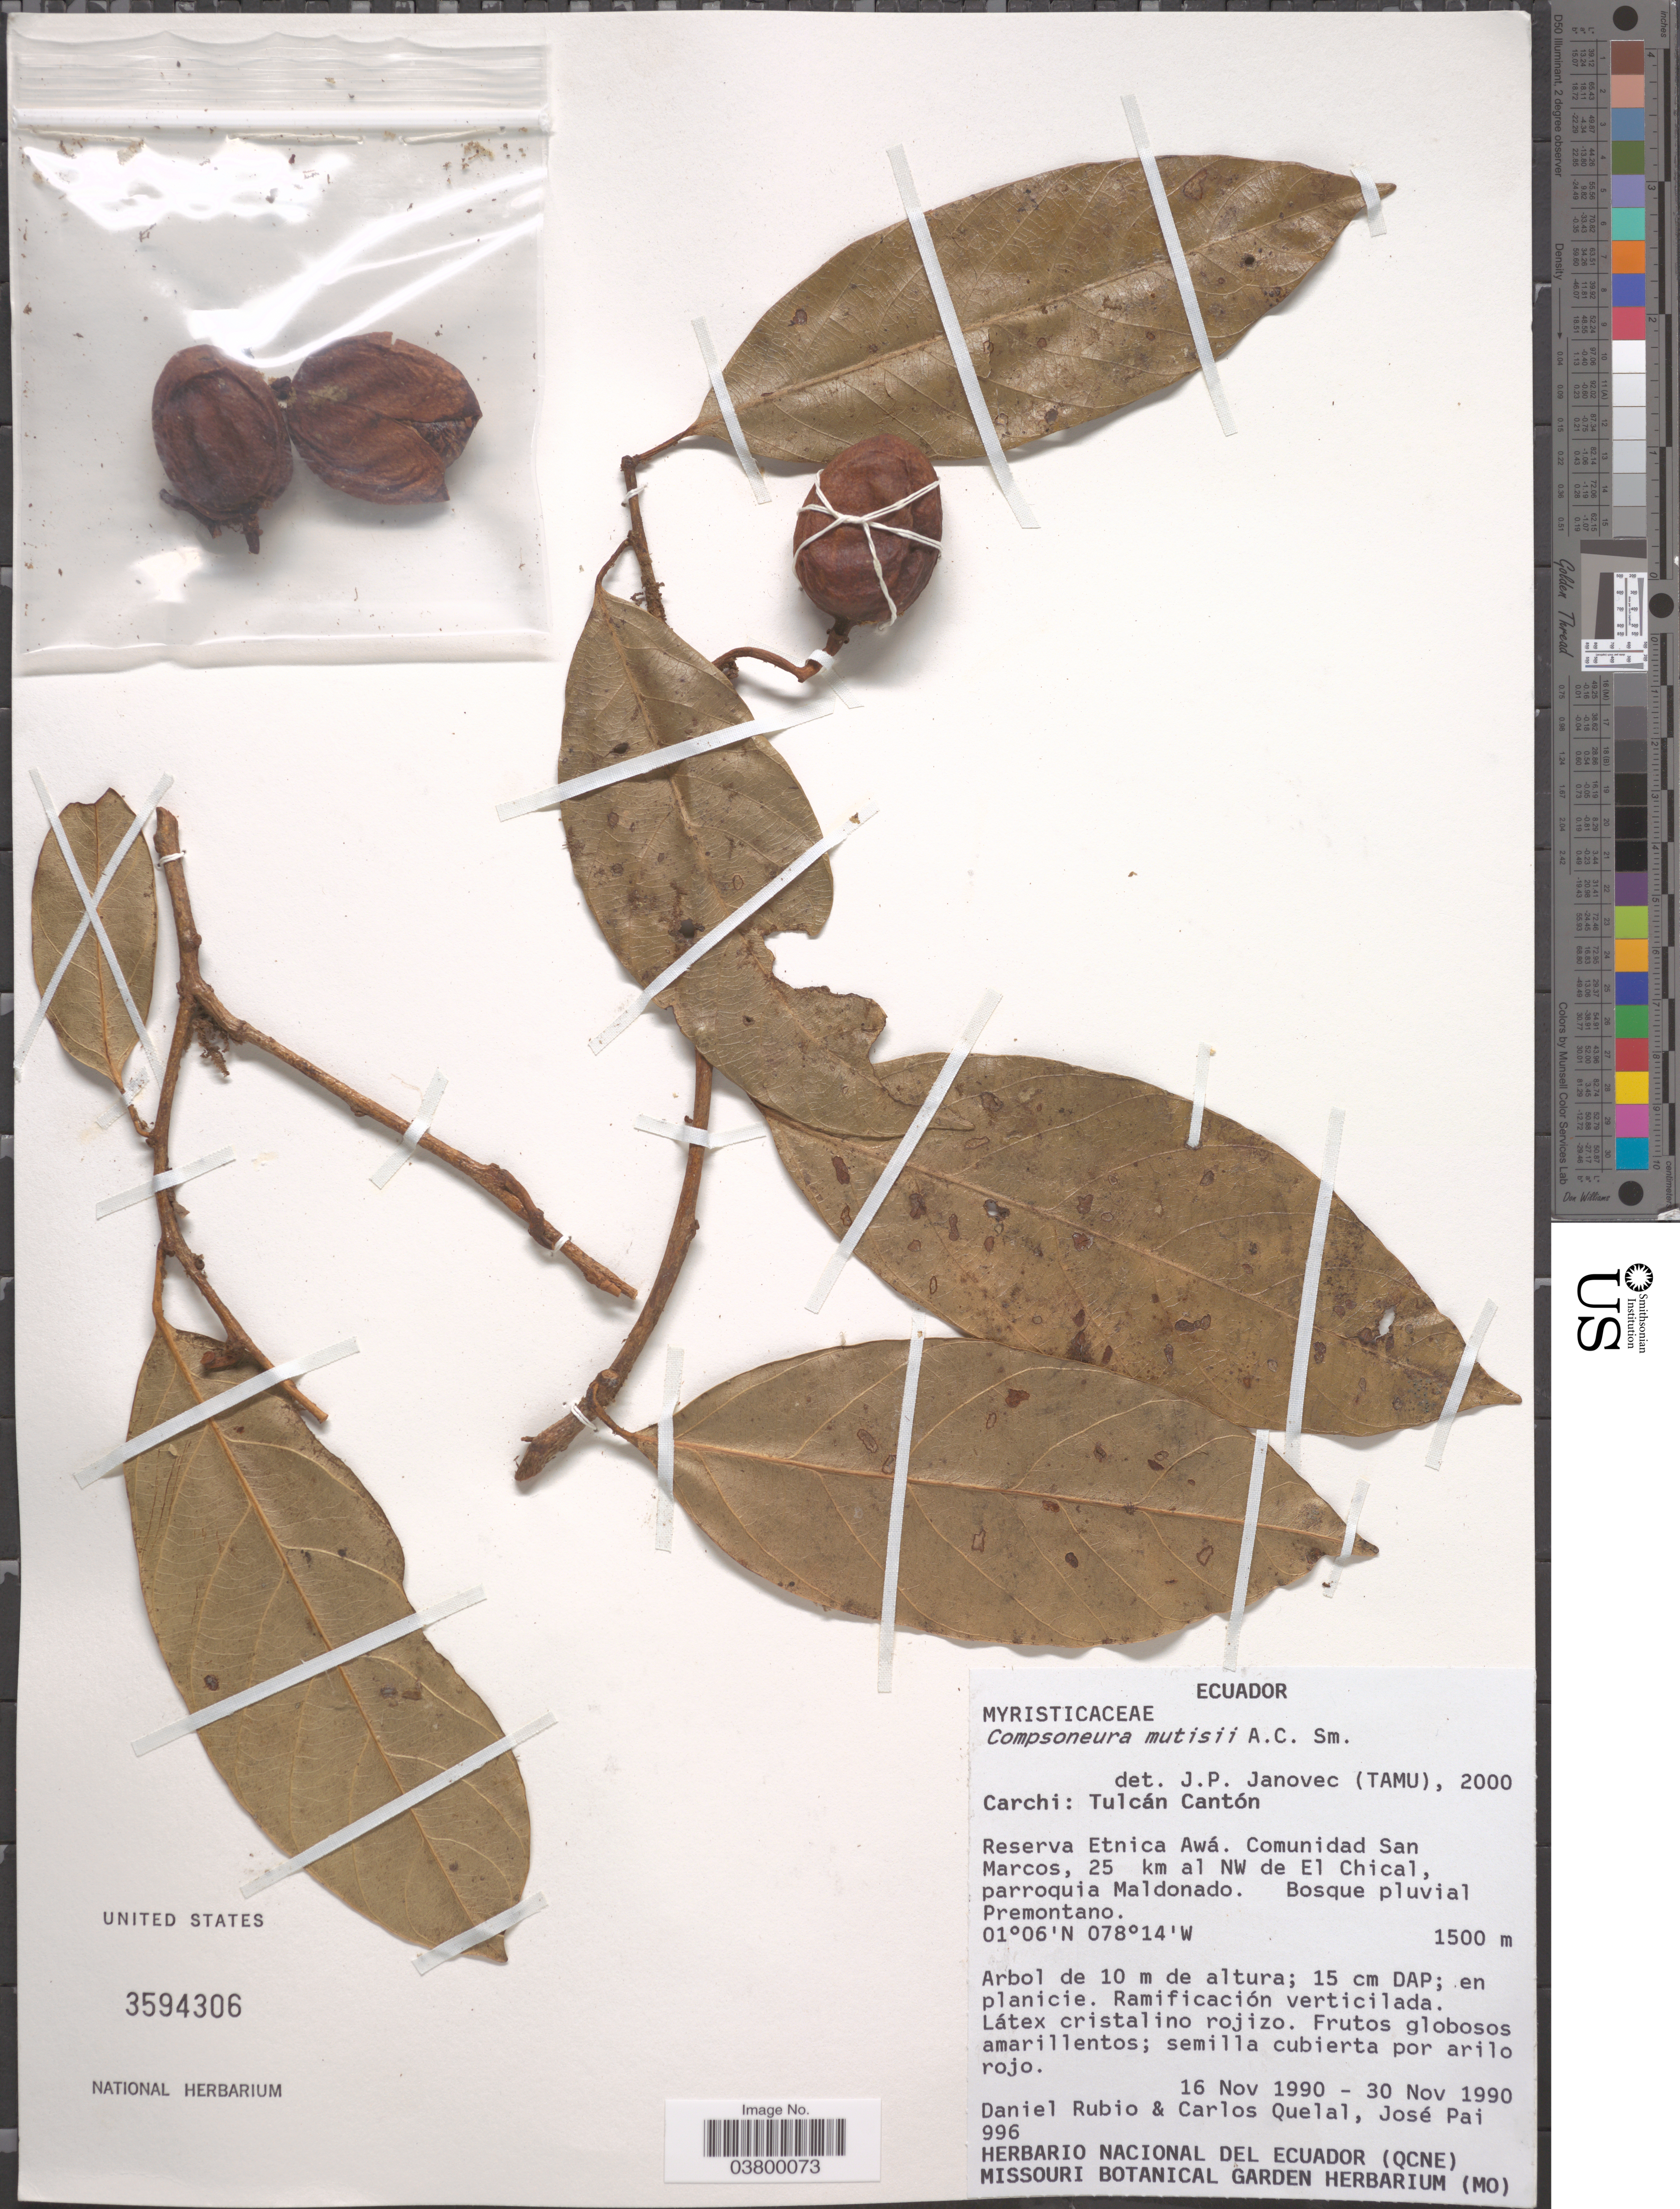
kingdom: Plantae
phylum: Tracheophyta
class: Magnoliopsida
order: Magnoliales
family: Myristicaceae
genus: Compsoneura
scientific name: Compsoneura mutisii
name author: A.C. Sm.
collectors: D. Rubio, C. Quelal & J. Pai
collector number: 996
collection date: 1990-11-16/1990-11-30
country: Ecuador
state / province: Carchi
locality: Tulcán Cantón. Reserva Etnica Awá. Comunidad San Marcos, 25 km al NW de El Chical, parroquia Maldonado.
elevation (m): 1500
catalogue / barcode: US 3594306